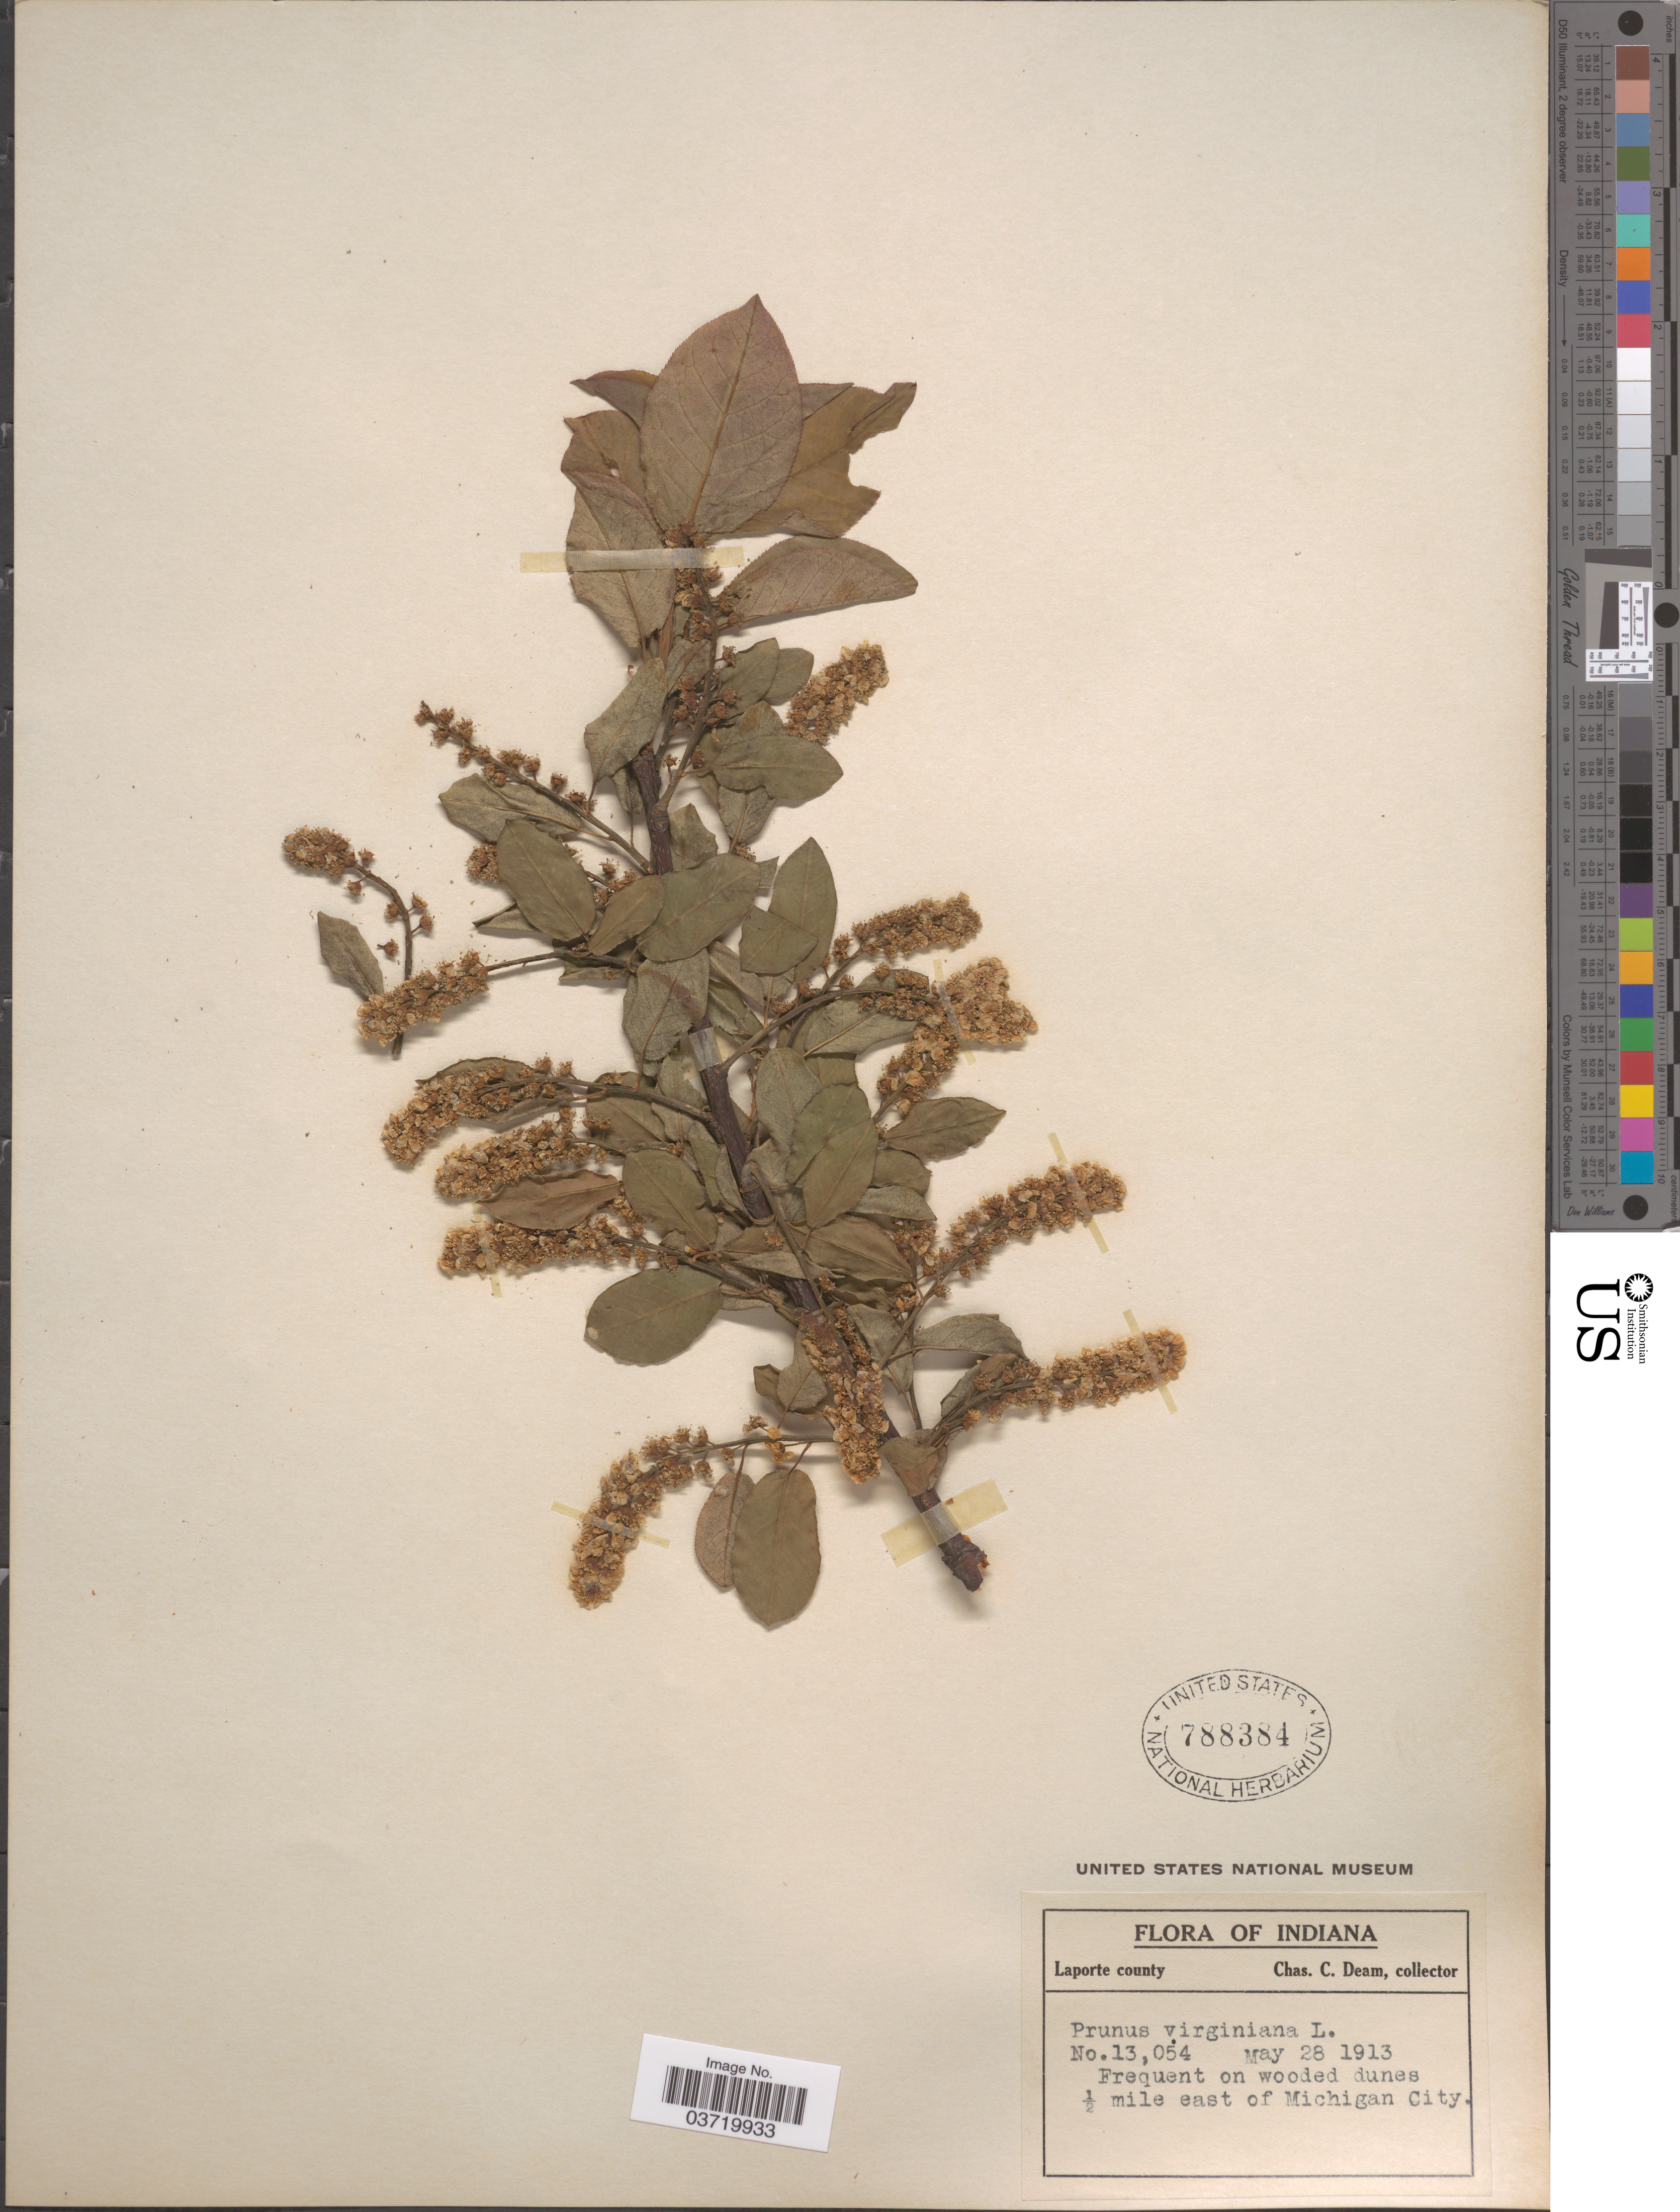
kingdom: Plantae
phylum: Tracheophyta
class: Magnoliopsida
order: Rosales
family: Rosaceae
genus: Prunus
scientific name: Prunus virginiana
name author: L.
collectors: C. C. Deam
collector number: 13054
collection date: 1913-05-28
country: United States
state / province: Indiana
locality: Laporte county. ½ mile east of Michigan City.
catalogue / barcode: US 788384